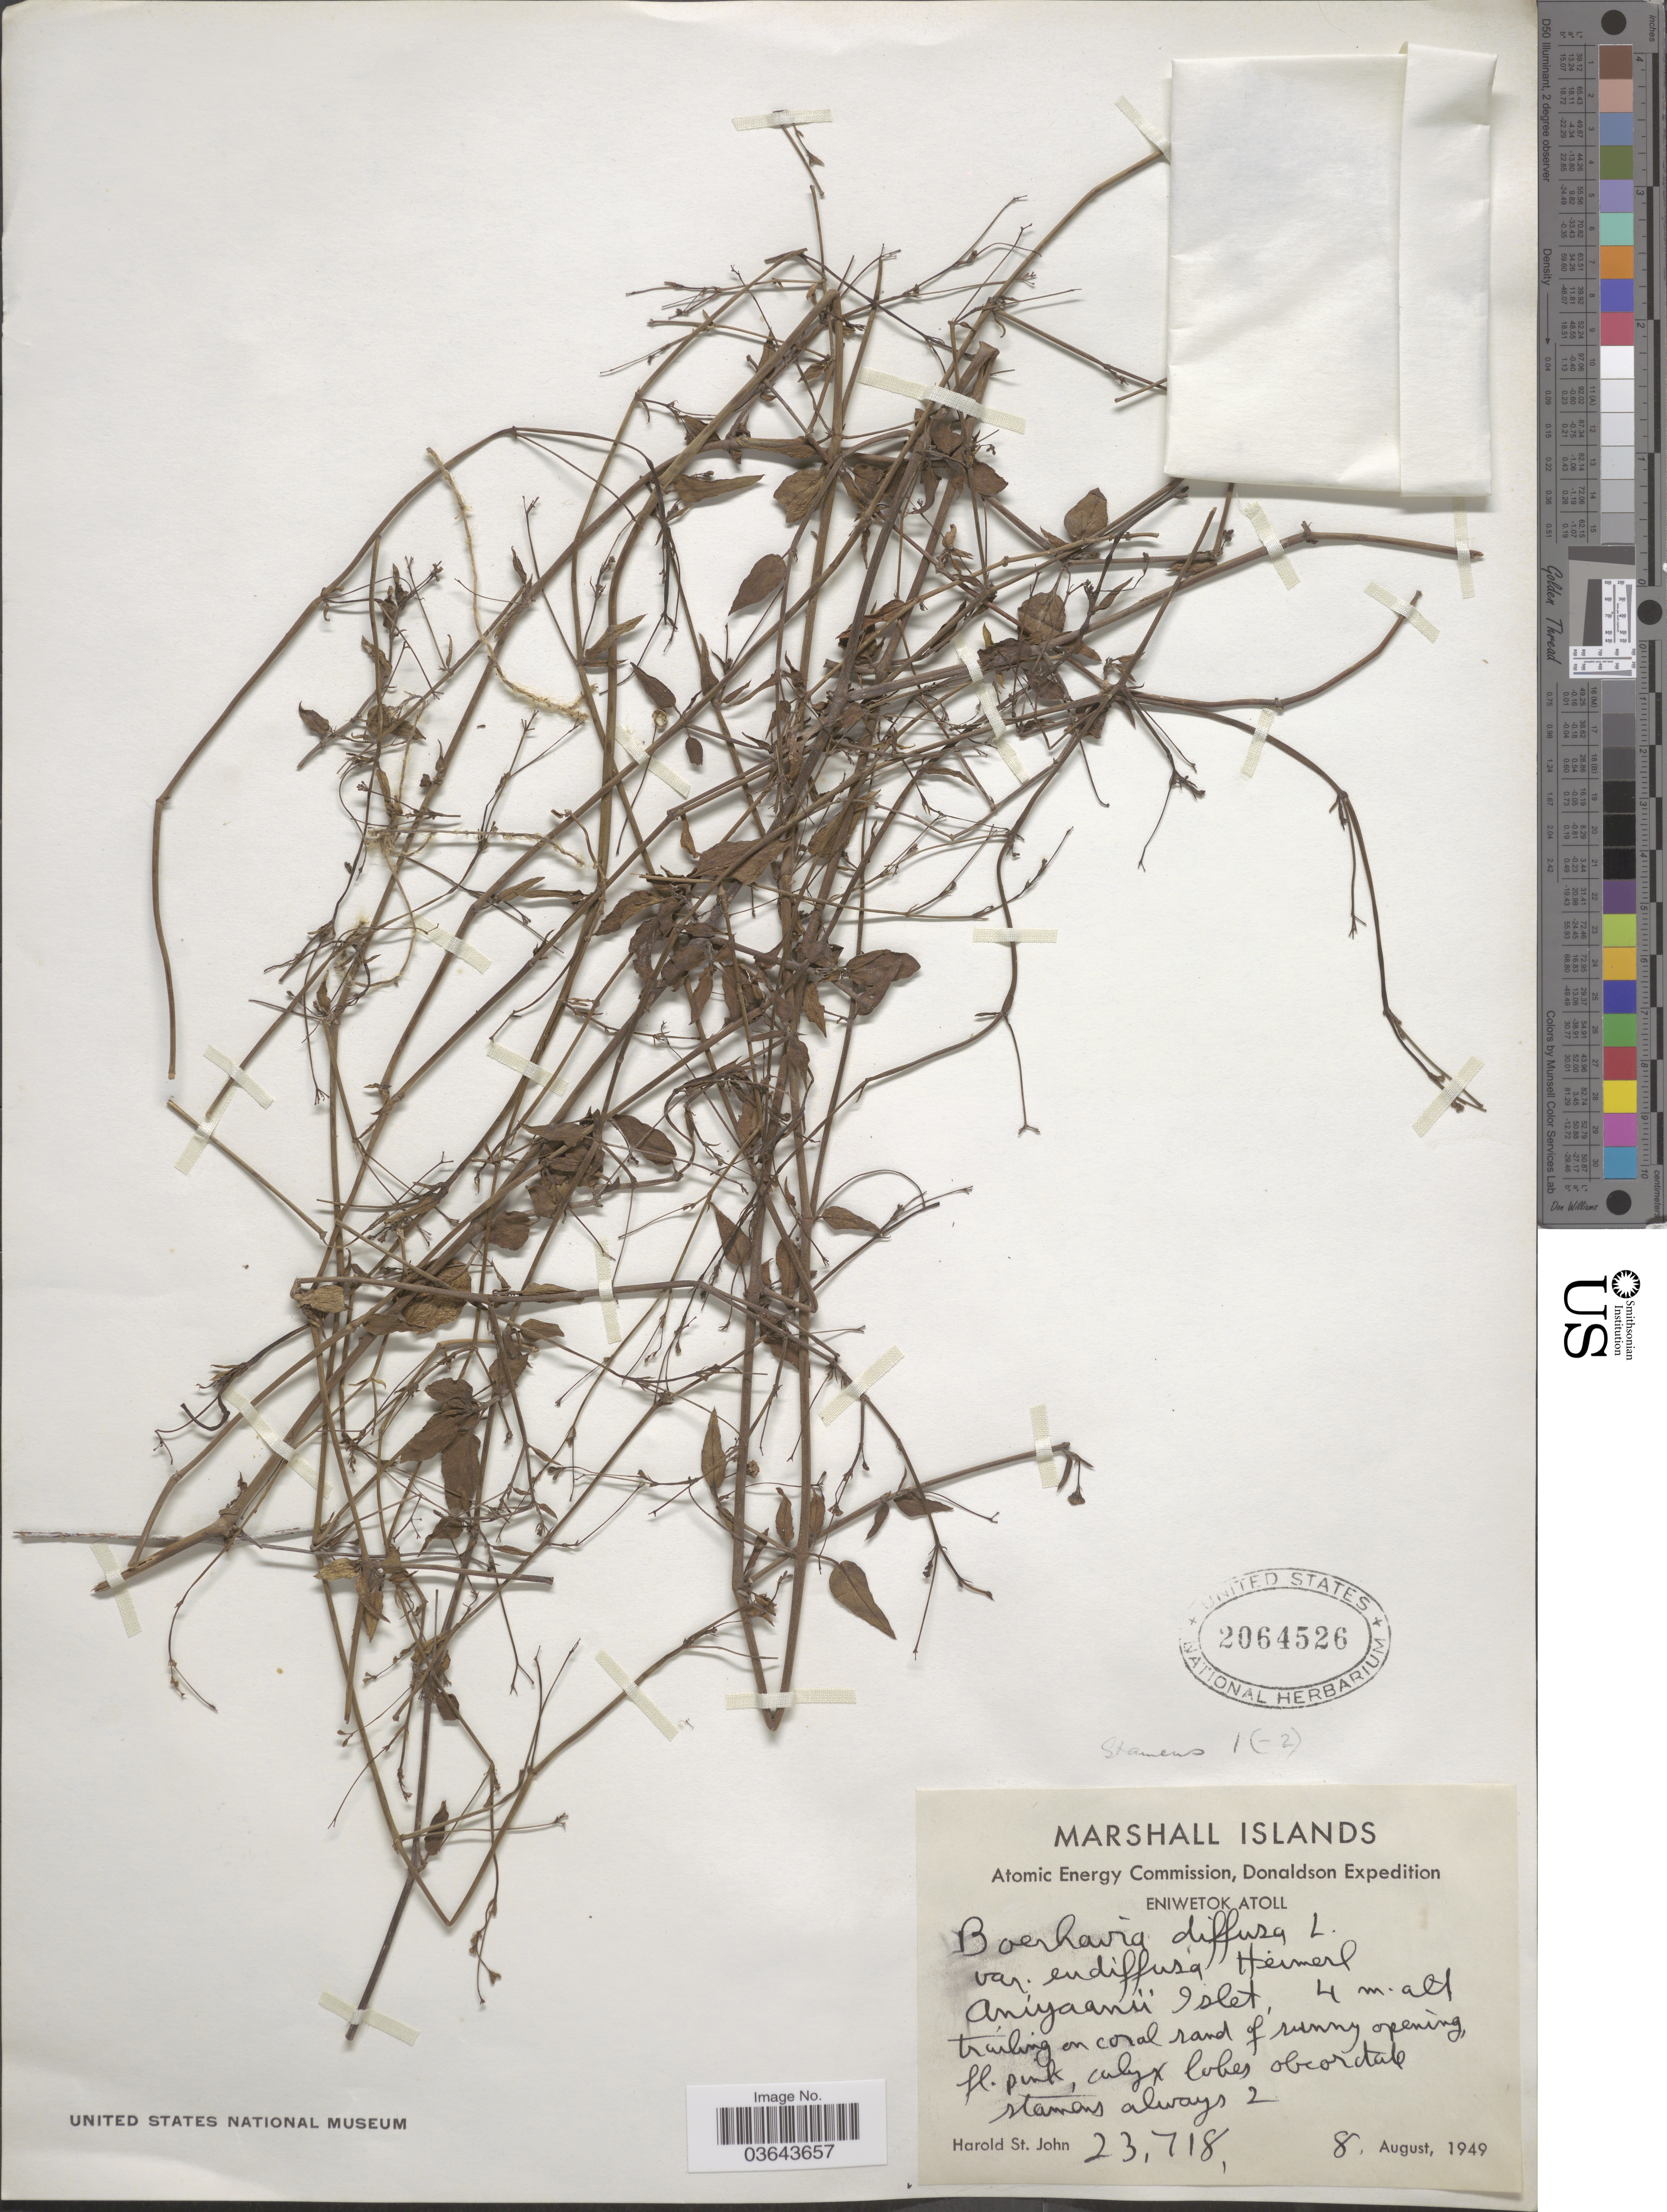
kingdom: Plantae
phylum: Tracheophyta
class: Magnoliopsida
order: Caryophyllales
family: Nyctaginaceae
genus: Boerhavia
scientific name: Boerhavia repens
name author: L.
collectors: H. St. John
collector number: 23718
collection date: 1949-08-08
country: Marshall Islands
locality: Eniwetok Atoll. Aniyaanü Islet.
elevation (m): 4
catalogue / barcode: US 2064526